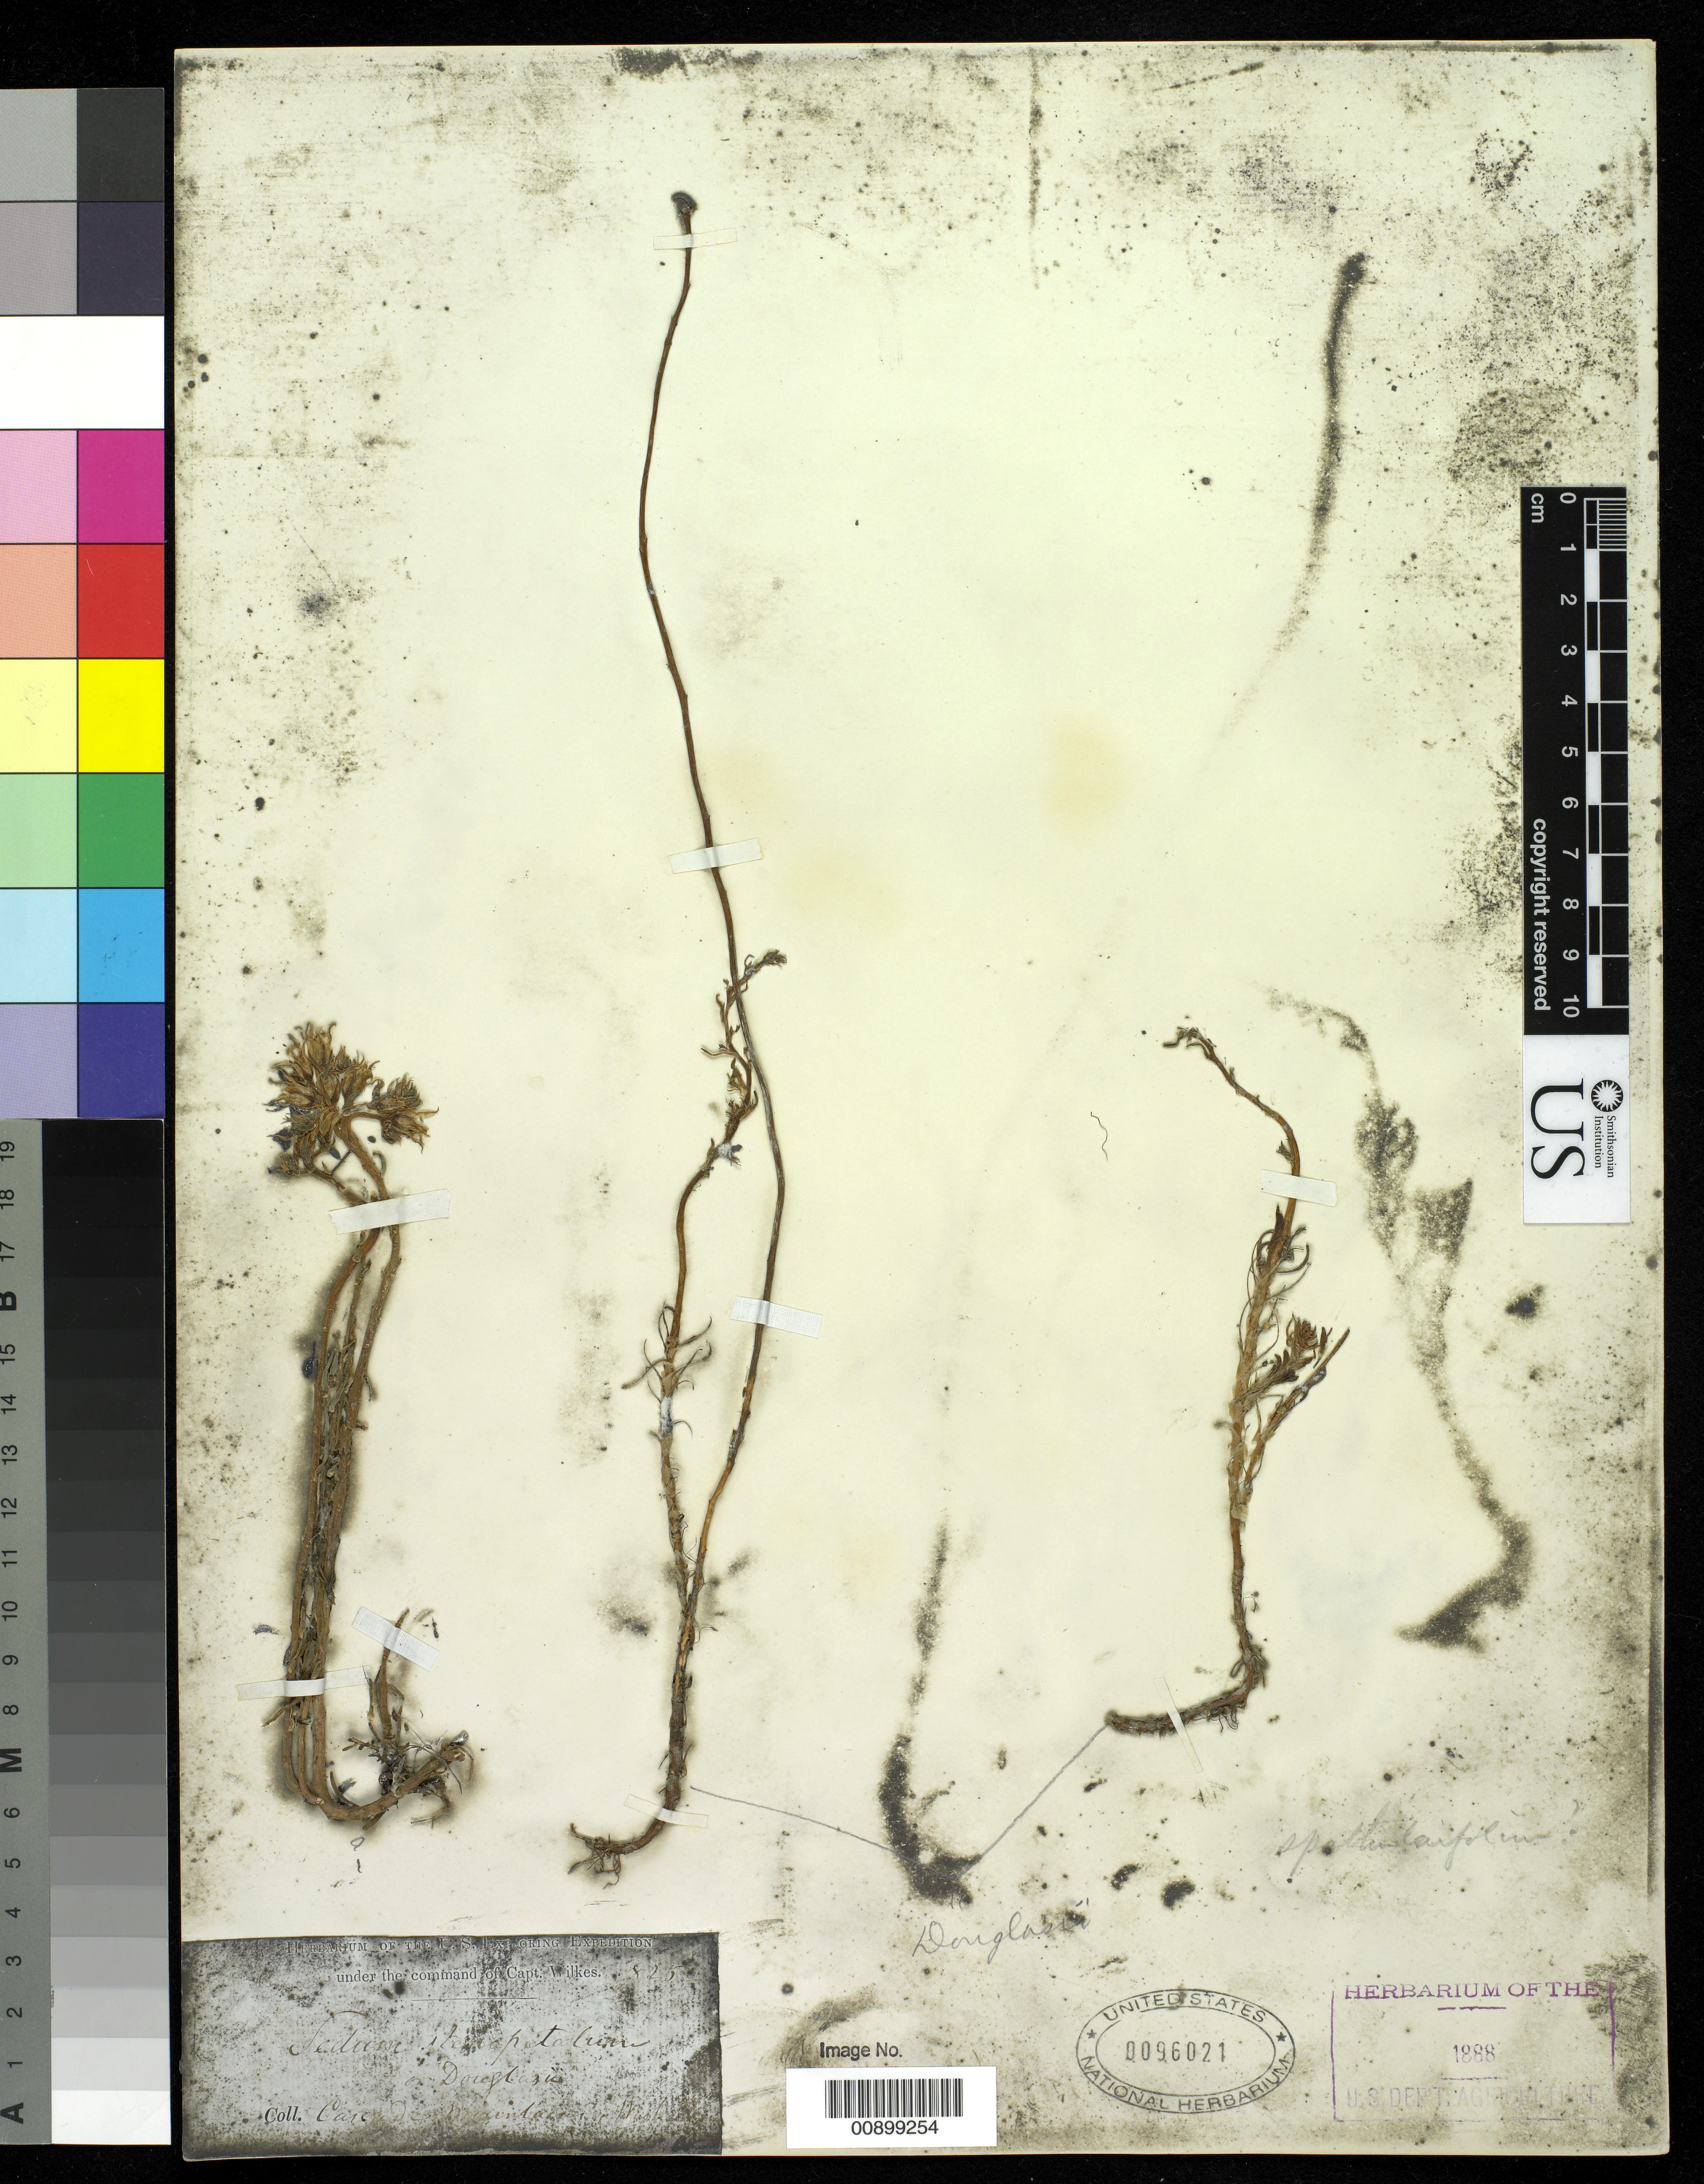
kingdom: Plantae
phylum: Tracheophyta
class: Magnoliopsida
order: Saxifragales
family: Crassulaceae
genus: Sedum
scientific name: Sedum stenopetalum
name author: Pursh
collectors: Wilkes Explor. Exped.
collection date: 1838/1842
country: United States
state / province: Washington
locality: Cascade Mountains, Wash Terr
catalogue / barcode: US 96021